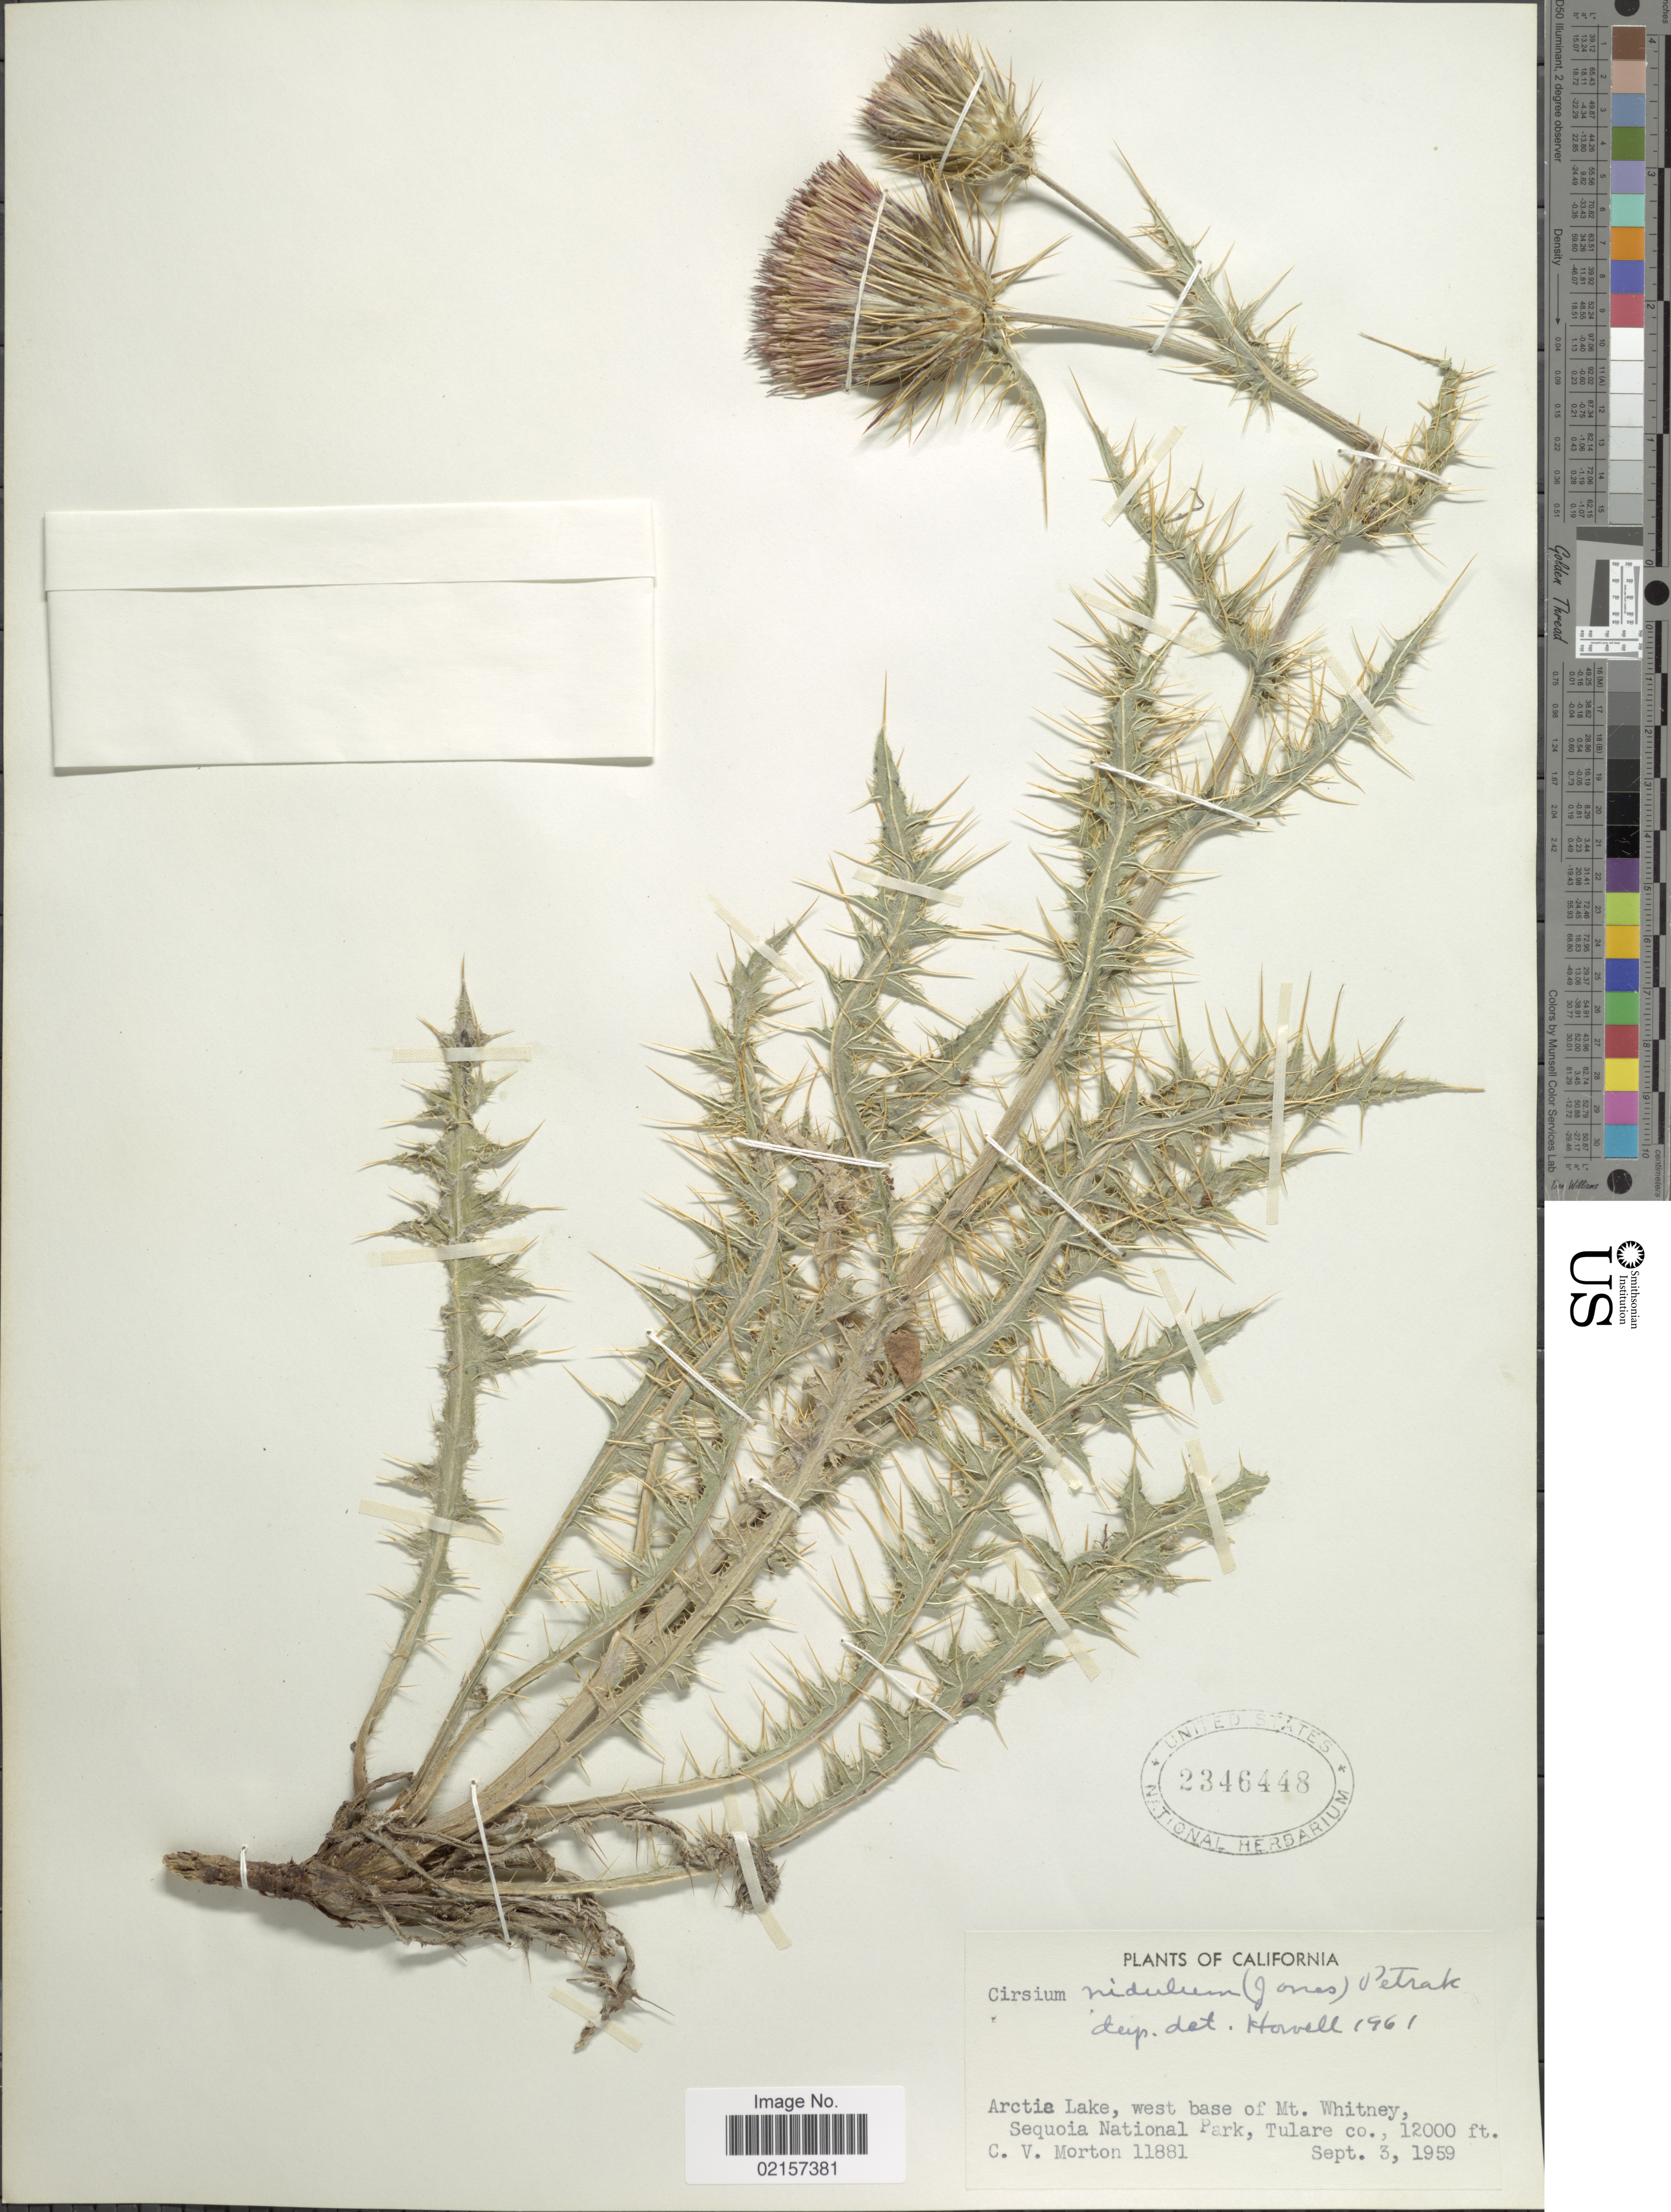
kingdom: Plantae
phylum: Tracheophyta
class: Magnoliopsida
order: Asterales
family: Asteraceae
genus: Cirsium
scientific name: Cirsium arizonicum var. arizonicum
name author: (A. Gray) Petr.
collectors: C. V. Morton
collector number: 11881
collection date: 1959-09-03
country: United States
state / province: California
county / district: Tulare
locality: Arctia Lake, west base of Mt. Whitney, Sequoia National Park, Tulare Co.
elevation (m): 3658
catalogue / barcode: US 2346448